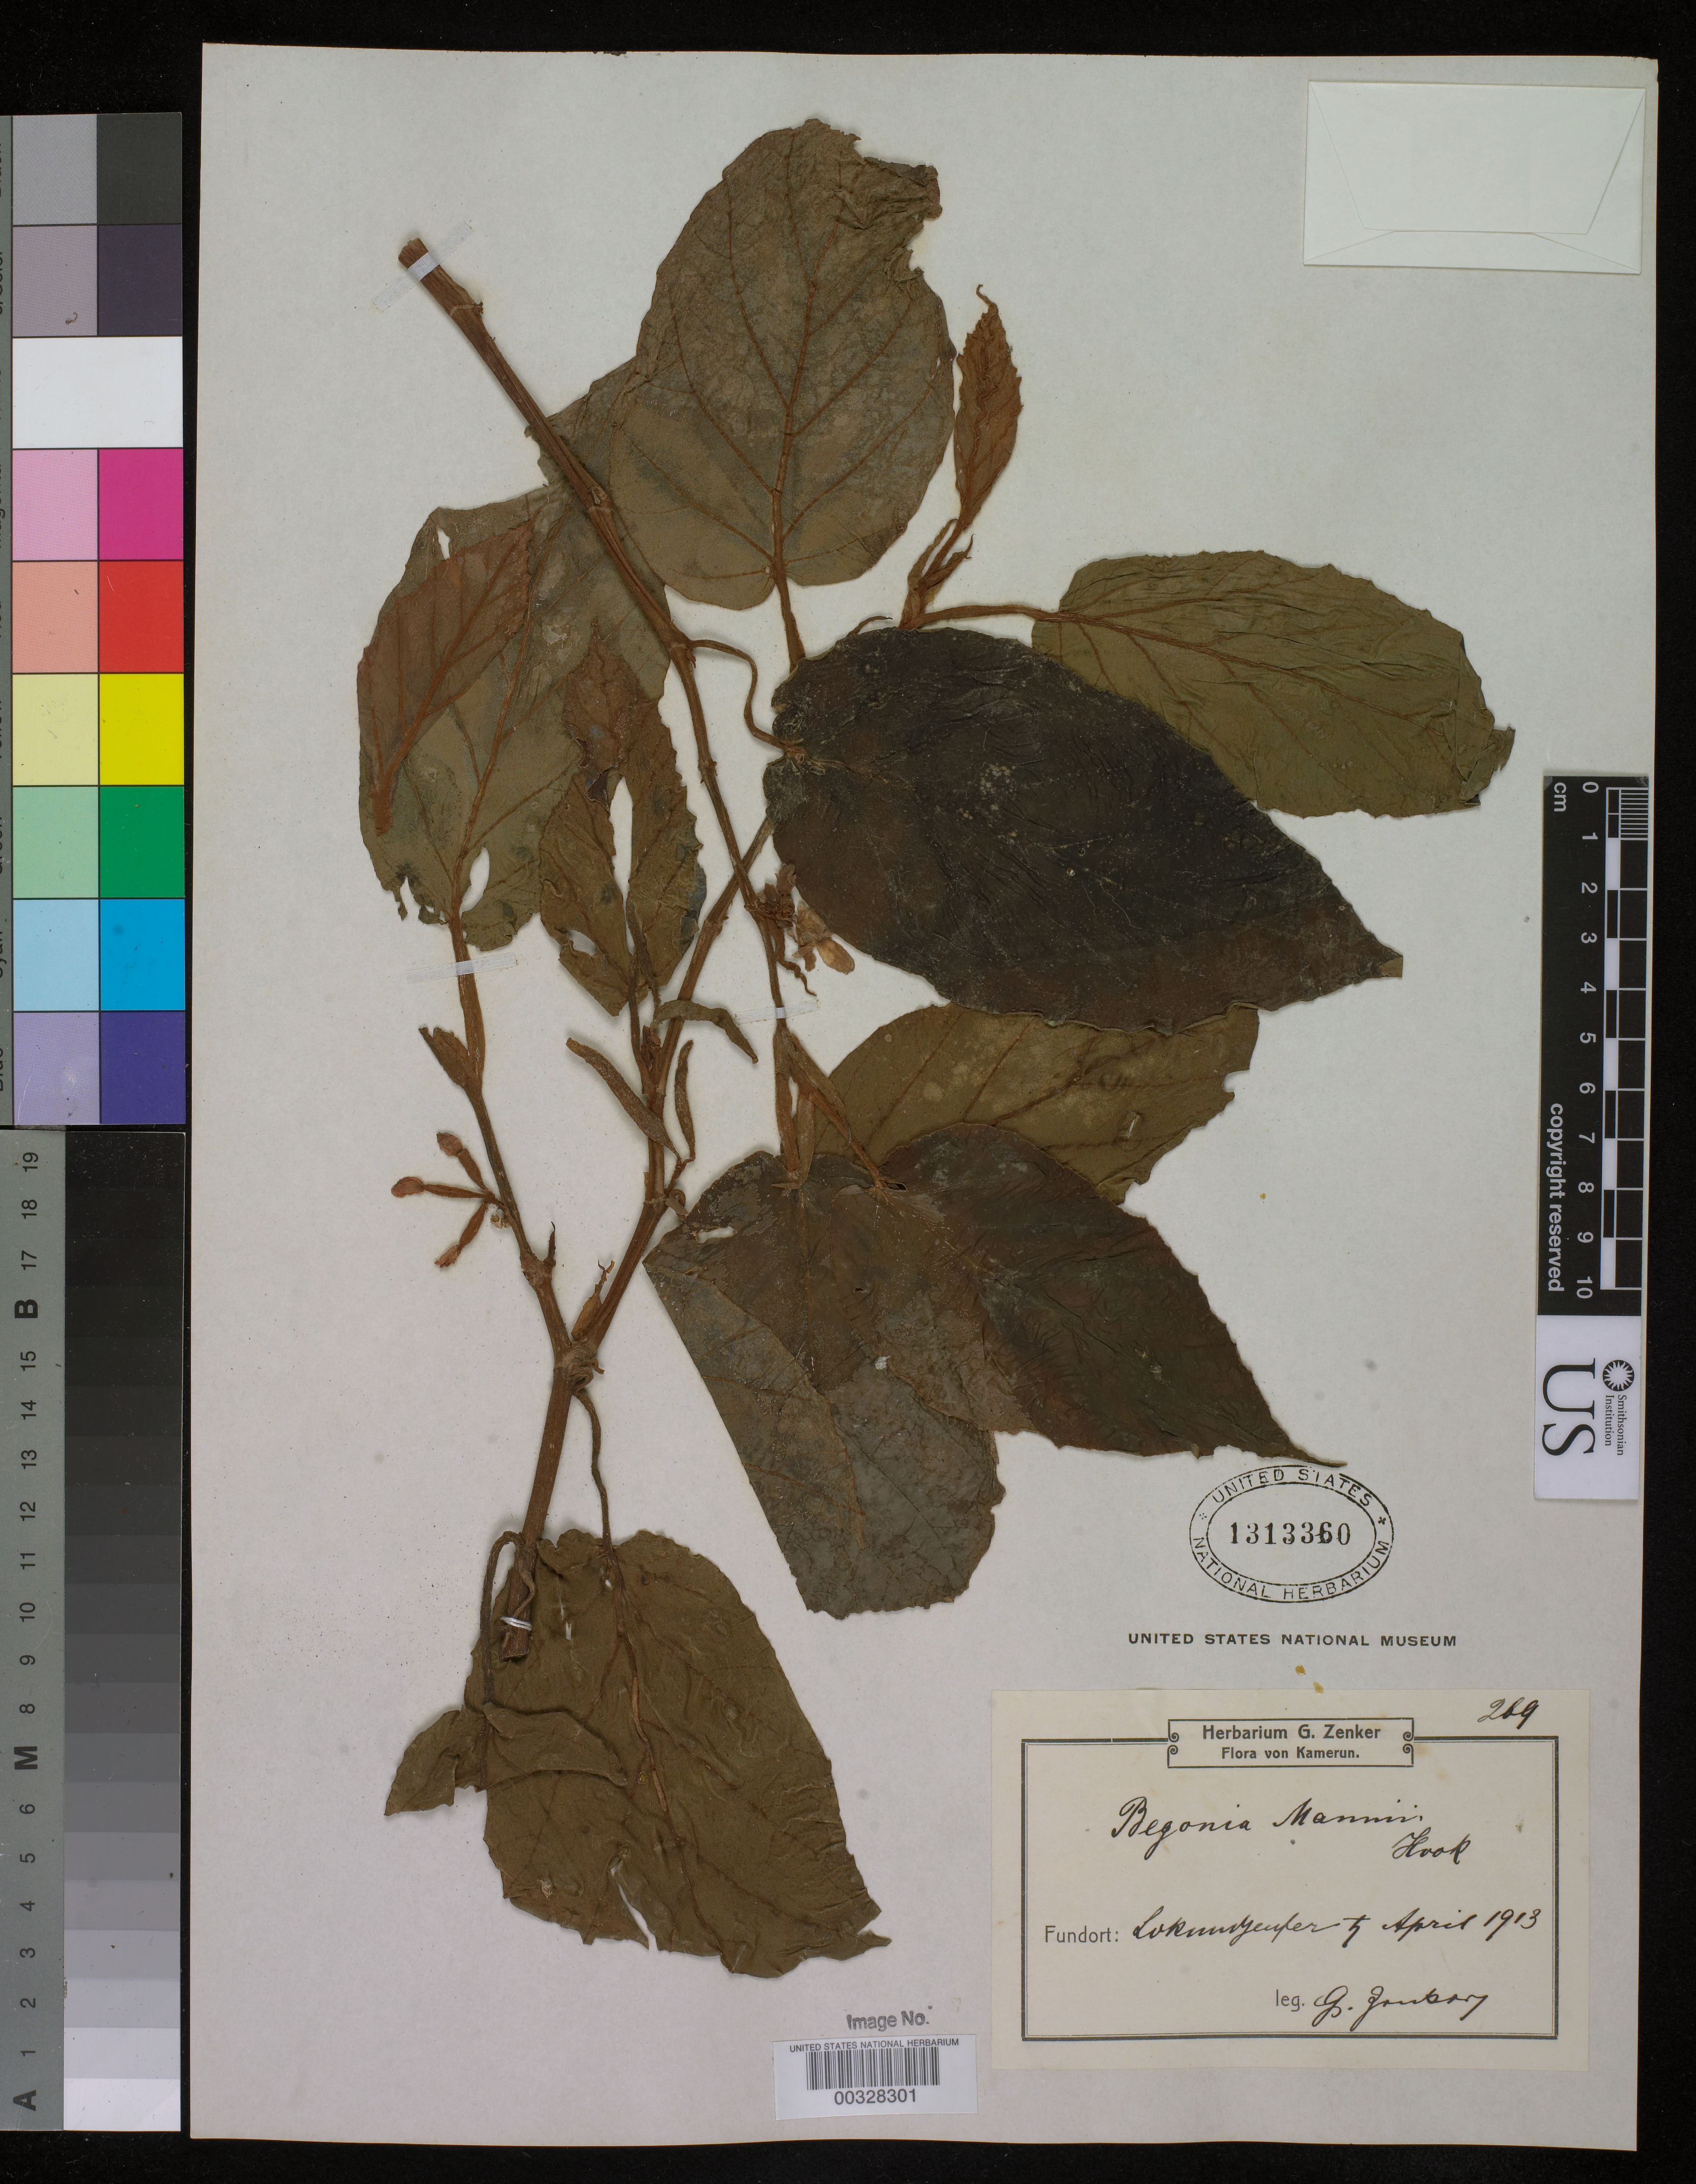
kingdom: Plantae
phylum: Tracheophyta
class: Magnoliopsida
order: Cucurbitales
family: Begoniaceae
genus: Begonia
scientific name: Begonia mannii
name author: Hook. f.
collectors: G. A. Zenker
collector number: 269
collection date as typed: Apr 1913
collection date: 1913-04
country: Cameroon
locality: Lokundyeuper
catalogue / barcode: US 1313360